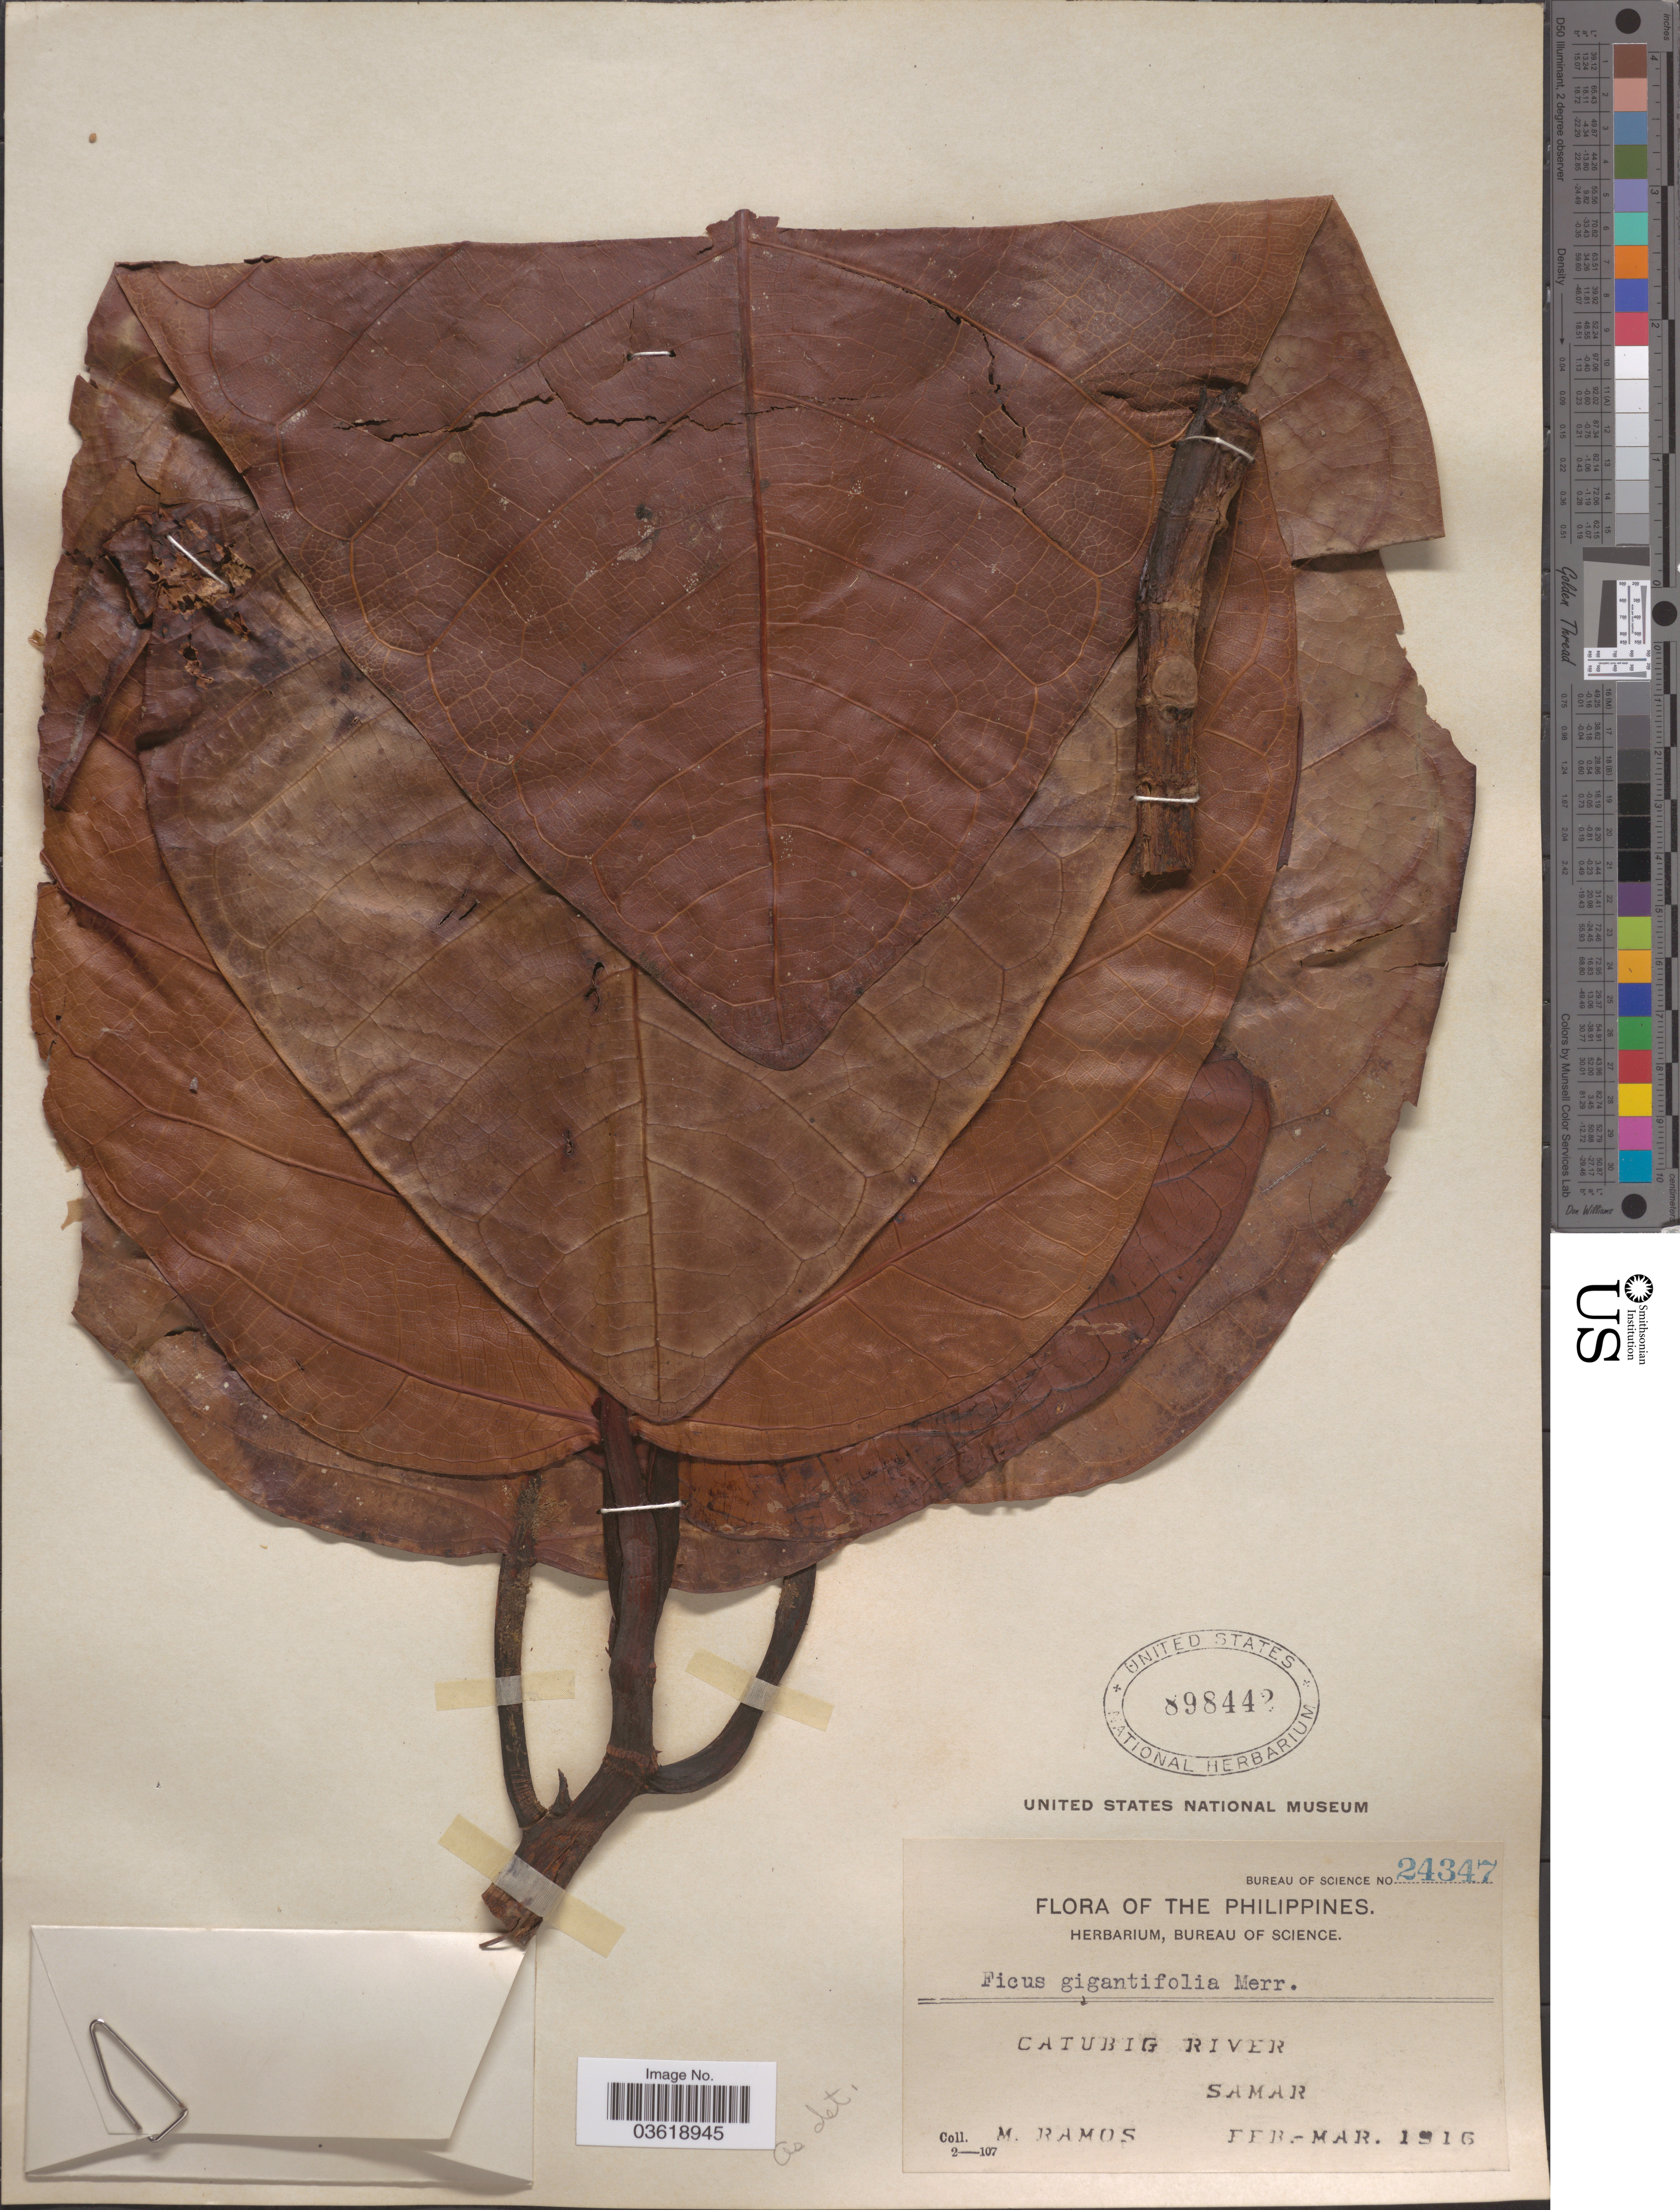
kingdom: Plantae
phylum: Tracheophyta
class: Magnoliopsida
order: Rosales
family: Moraceae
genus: Ficus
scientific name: Ficus gigantifolia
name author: Merr.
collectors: M. Ramos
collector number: Bureau of Science 24347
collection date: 1916-02/1916-03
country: Philippines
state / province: Eastern Visayas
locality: Catubig River.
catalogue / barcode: US 898442